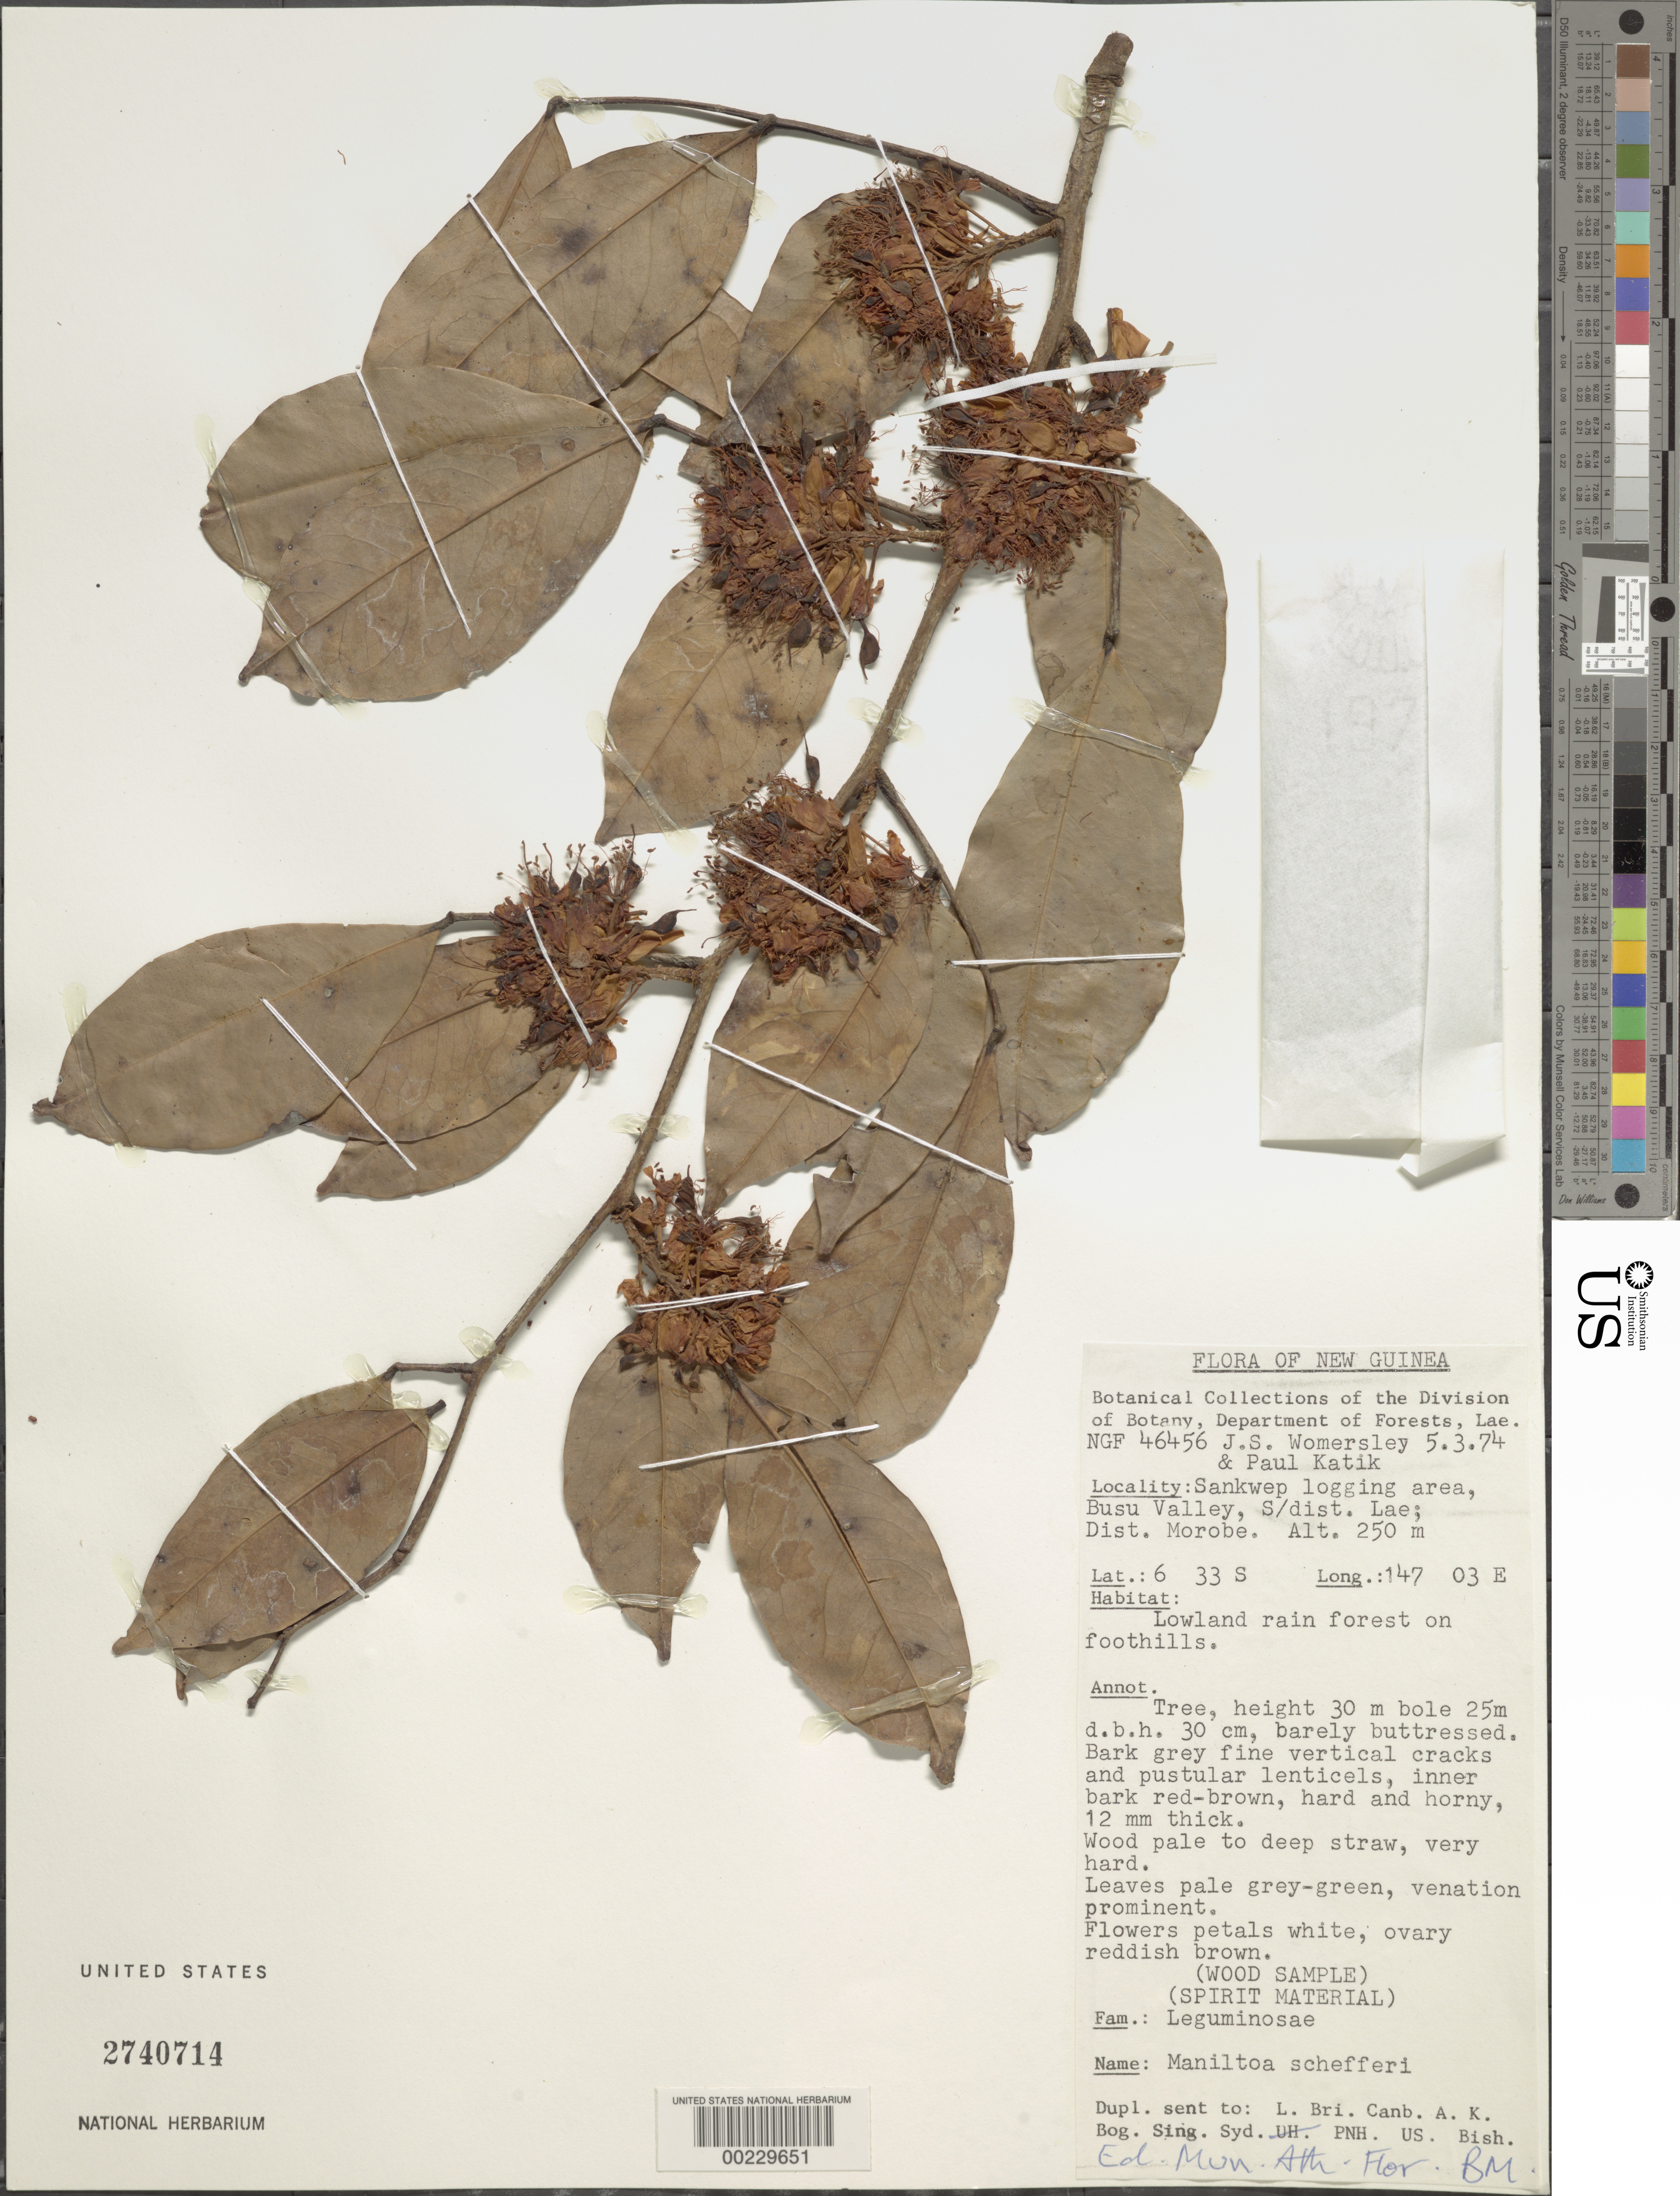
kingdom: Plantae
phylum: Tracheophyta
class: Magnoliopsida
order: Fabales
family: Fabaceae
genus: Maniltoa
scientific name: Maniltoa schefferi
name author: K. Schum. & Hollrung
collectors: J. S. Womersley & P. Katik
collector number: Ngf 46456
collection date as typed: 05 Mar 1974 or 03 May 1974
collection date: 1974-03-05 or 1974-05-03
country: Papua New Guinea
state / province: Morobe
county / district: Lae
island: New Guinea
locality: Sankwep logging area, busu valley; subdist. lae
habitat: Lowland rainforest on foothills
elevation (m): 250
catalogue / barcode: US 2740714